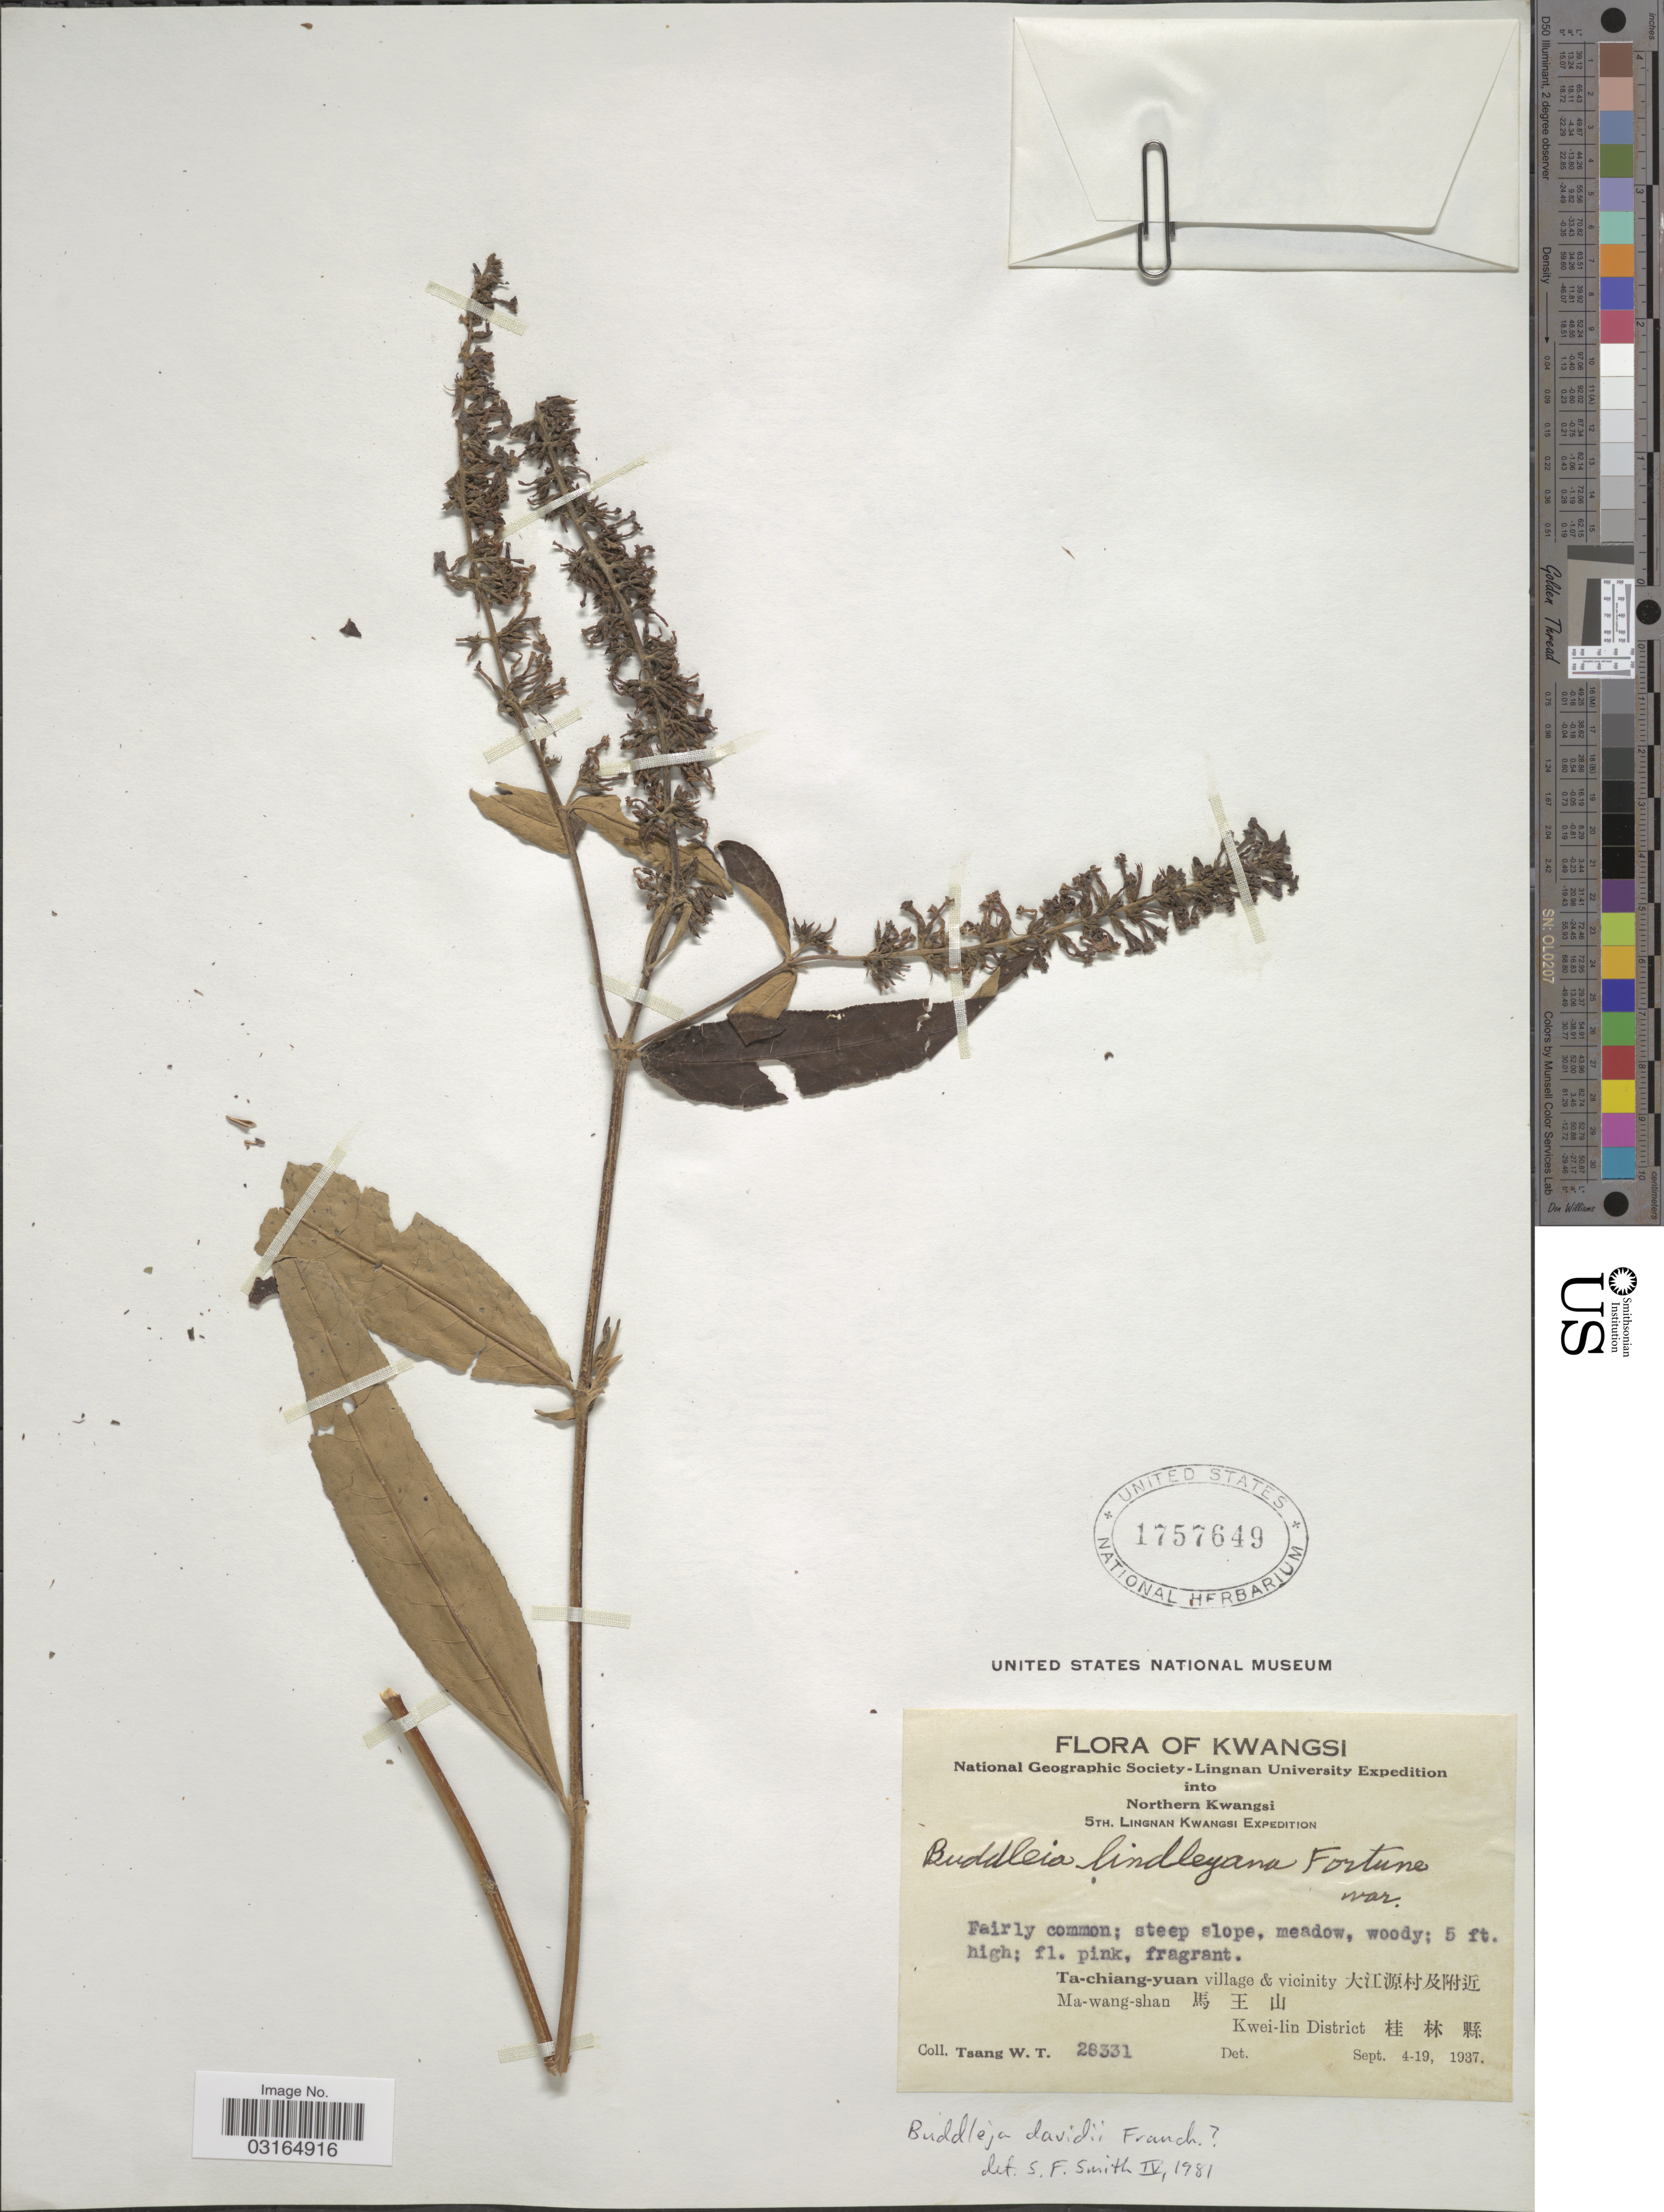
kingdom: Plantae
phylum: Tracheophyta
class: Magnoliopsida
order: Lamiales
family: Scrophulariaceae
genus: Buddleja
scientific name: Buddleja davidii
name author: Franch.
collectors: W. T. Tsang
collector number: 28331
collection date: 1937-09-04/1937-09-19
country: China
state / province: Guangxi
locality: Kwangsi. Northern Kwangsi. Ta-chiang-yuan village & vicinity. Ma-wang-shan. Kwei-lin District.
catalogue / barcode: US 1757649